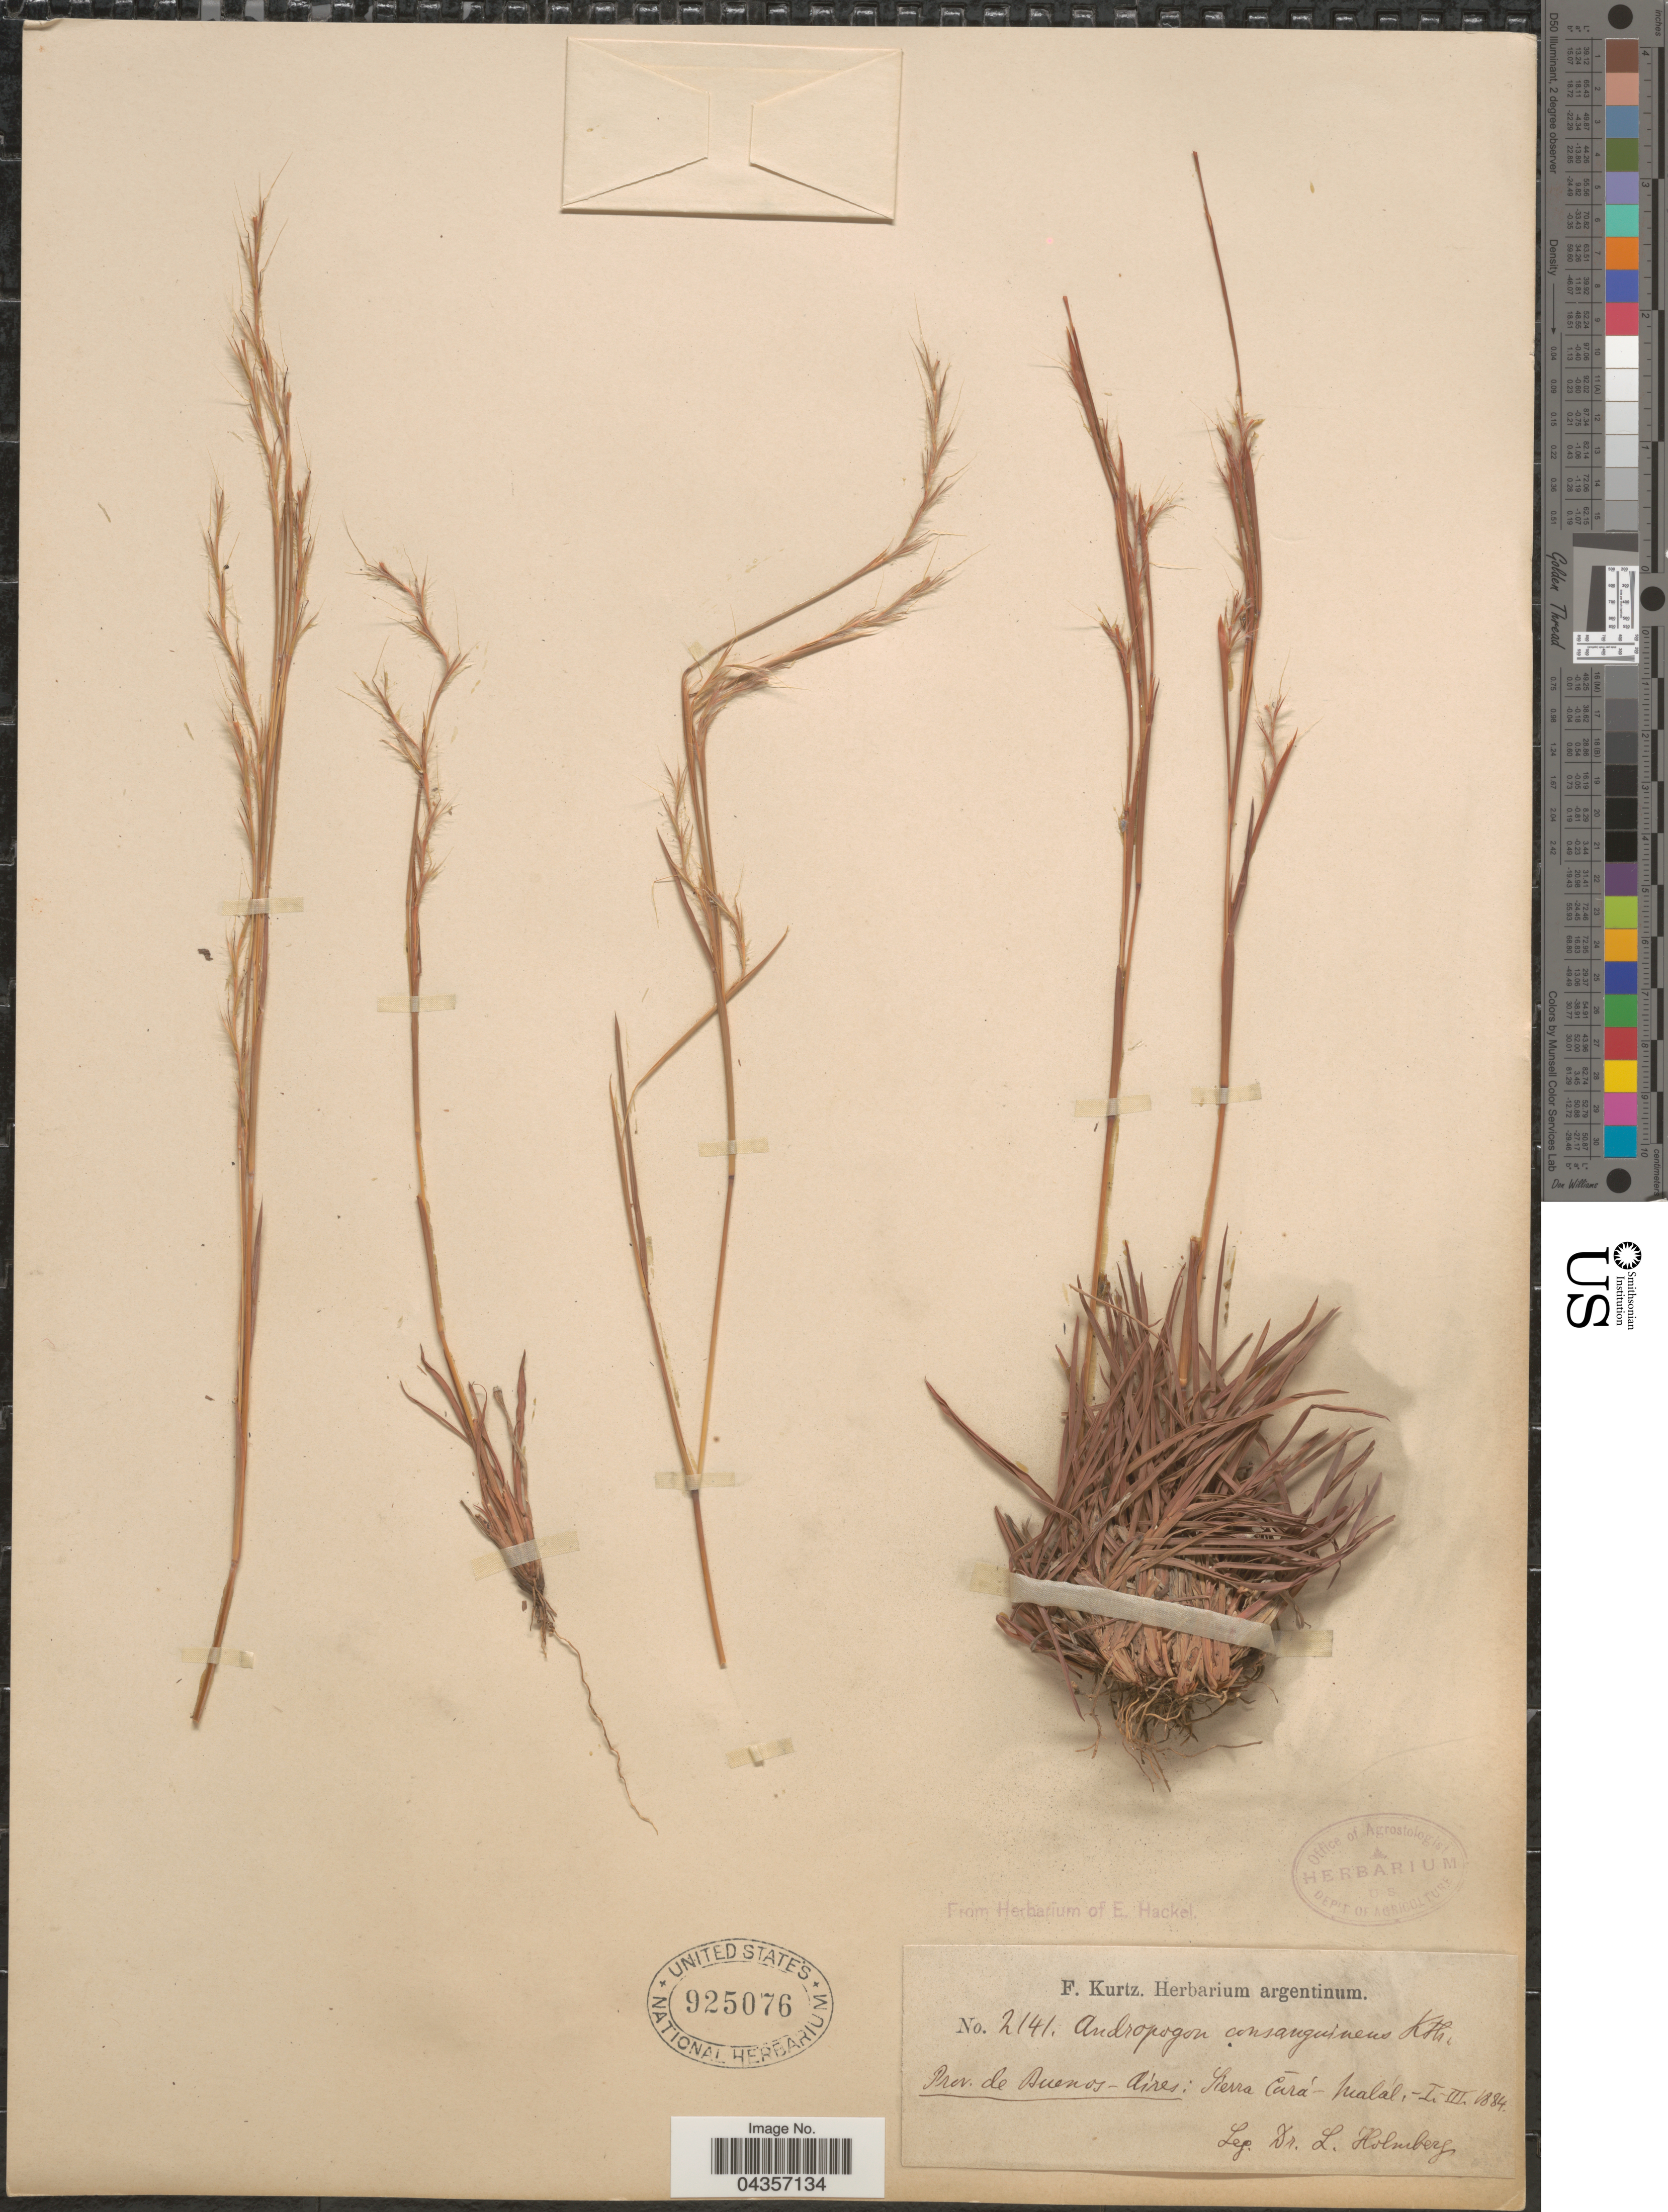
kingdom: Plantae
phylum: Tracheophyta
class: Liliopsida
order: Poales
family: Poaceae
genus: Schizachyrium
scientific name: Schizachyrium spicatum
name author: (Spreng.) Wipff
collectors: L. Holmberg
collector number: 2141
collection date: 1884-01/1884-03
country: Argentina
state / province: Buenos Aires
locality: Sierra Cará.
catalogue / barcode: US 925076